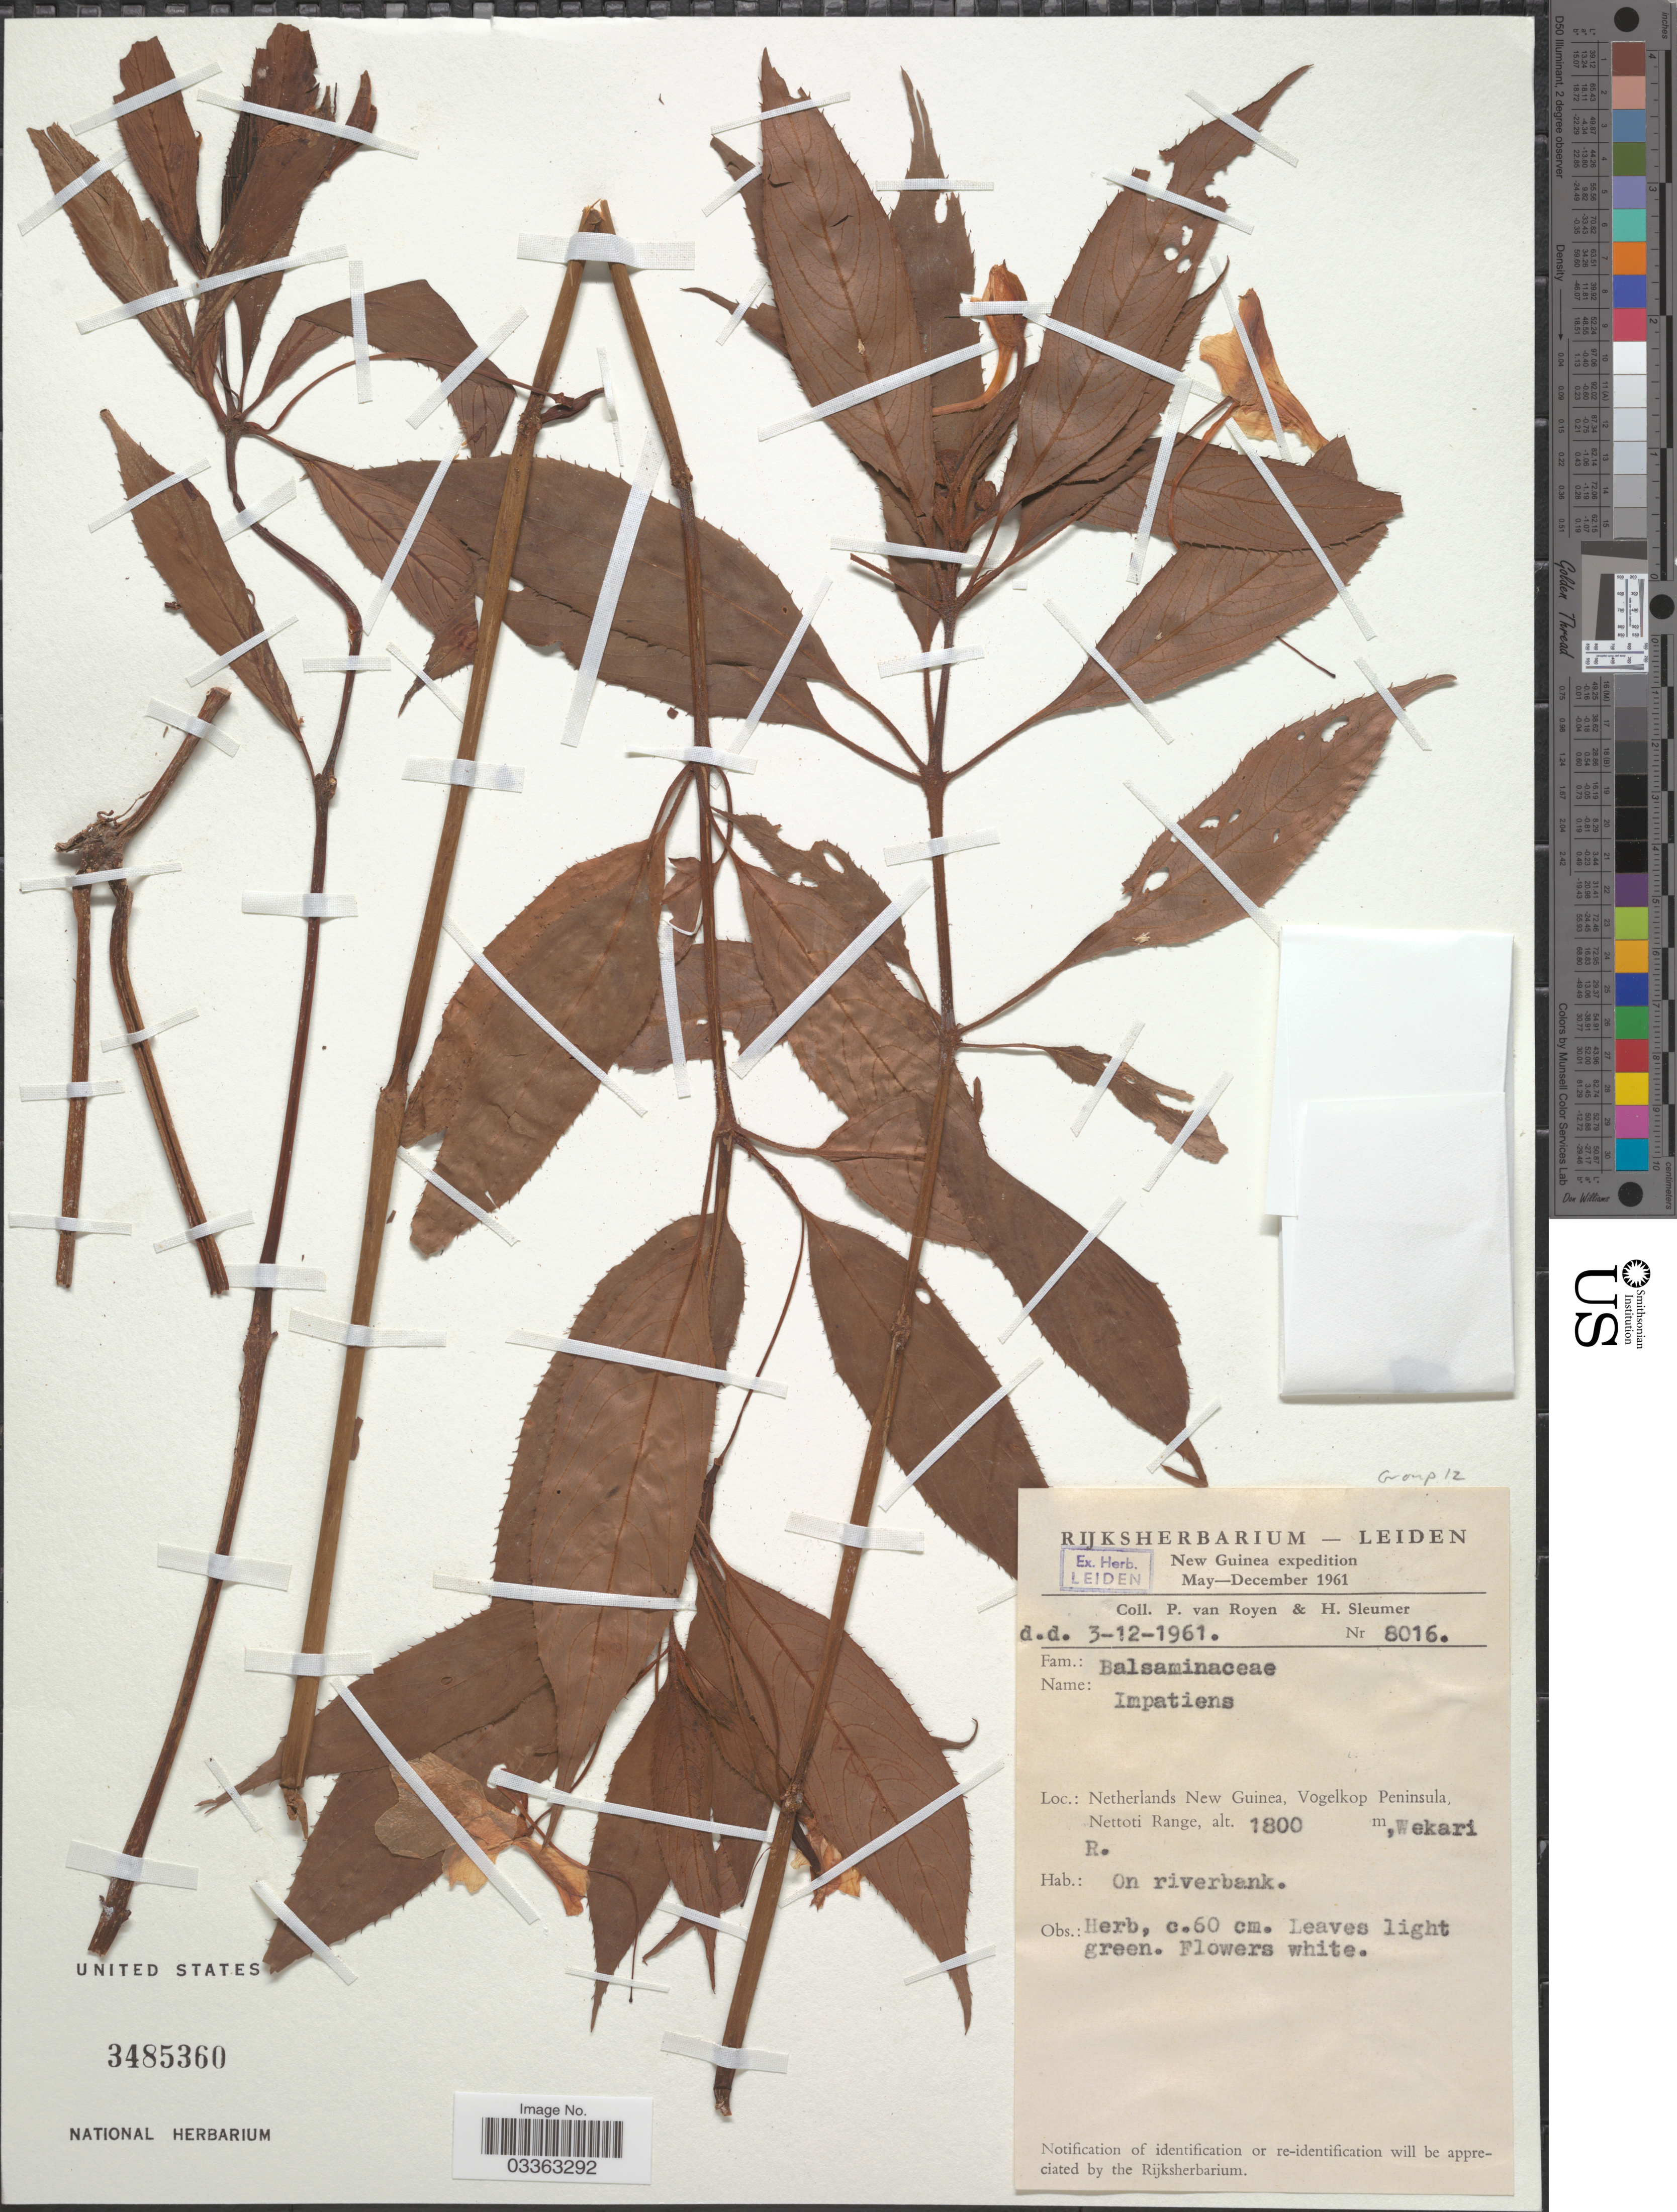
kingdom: Plantae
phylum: Tracheophyta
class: Magnoliopsida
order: Ericales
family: Balsaminaceae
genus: Impatiens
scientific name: Impatiens sp.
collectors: P. van Royen & H. O. Sleumer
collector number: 8016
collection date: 1961-12-03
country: Indonesia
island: New Guinea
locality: New Guinea. Netherlands New Guinea, Vogelkop Peninsula, Nettoti Range, Wekari R.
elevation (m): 1800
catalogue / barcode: US 3485360